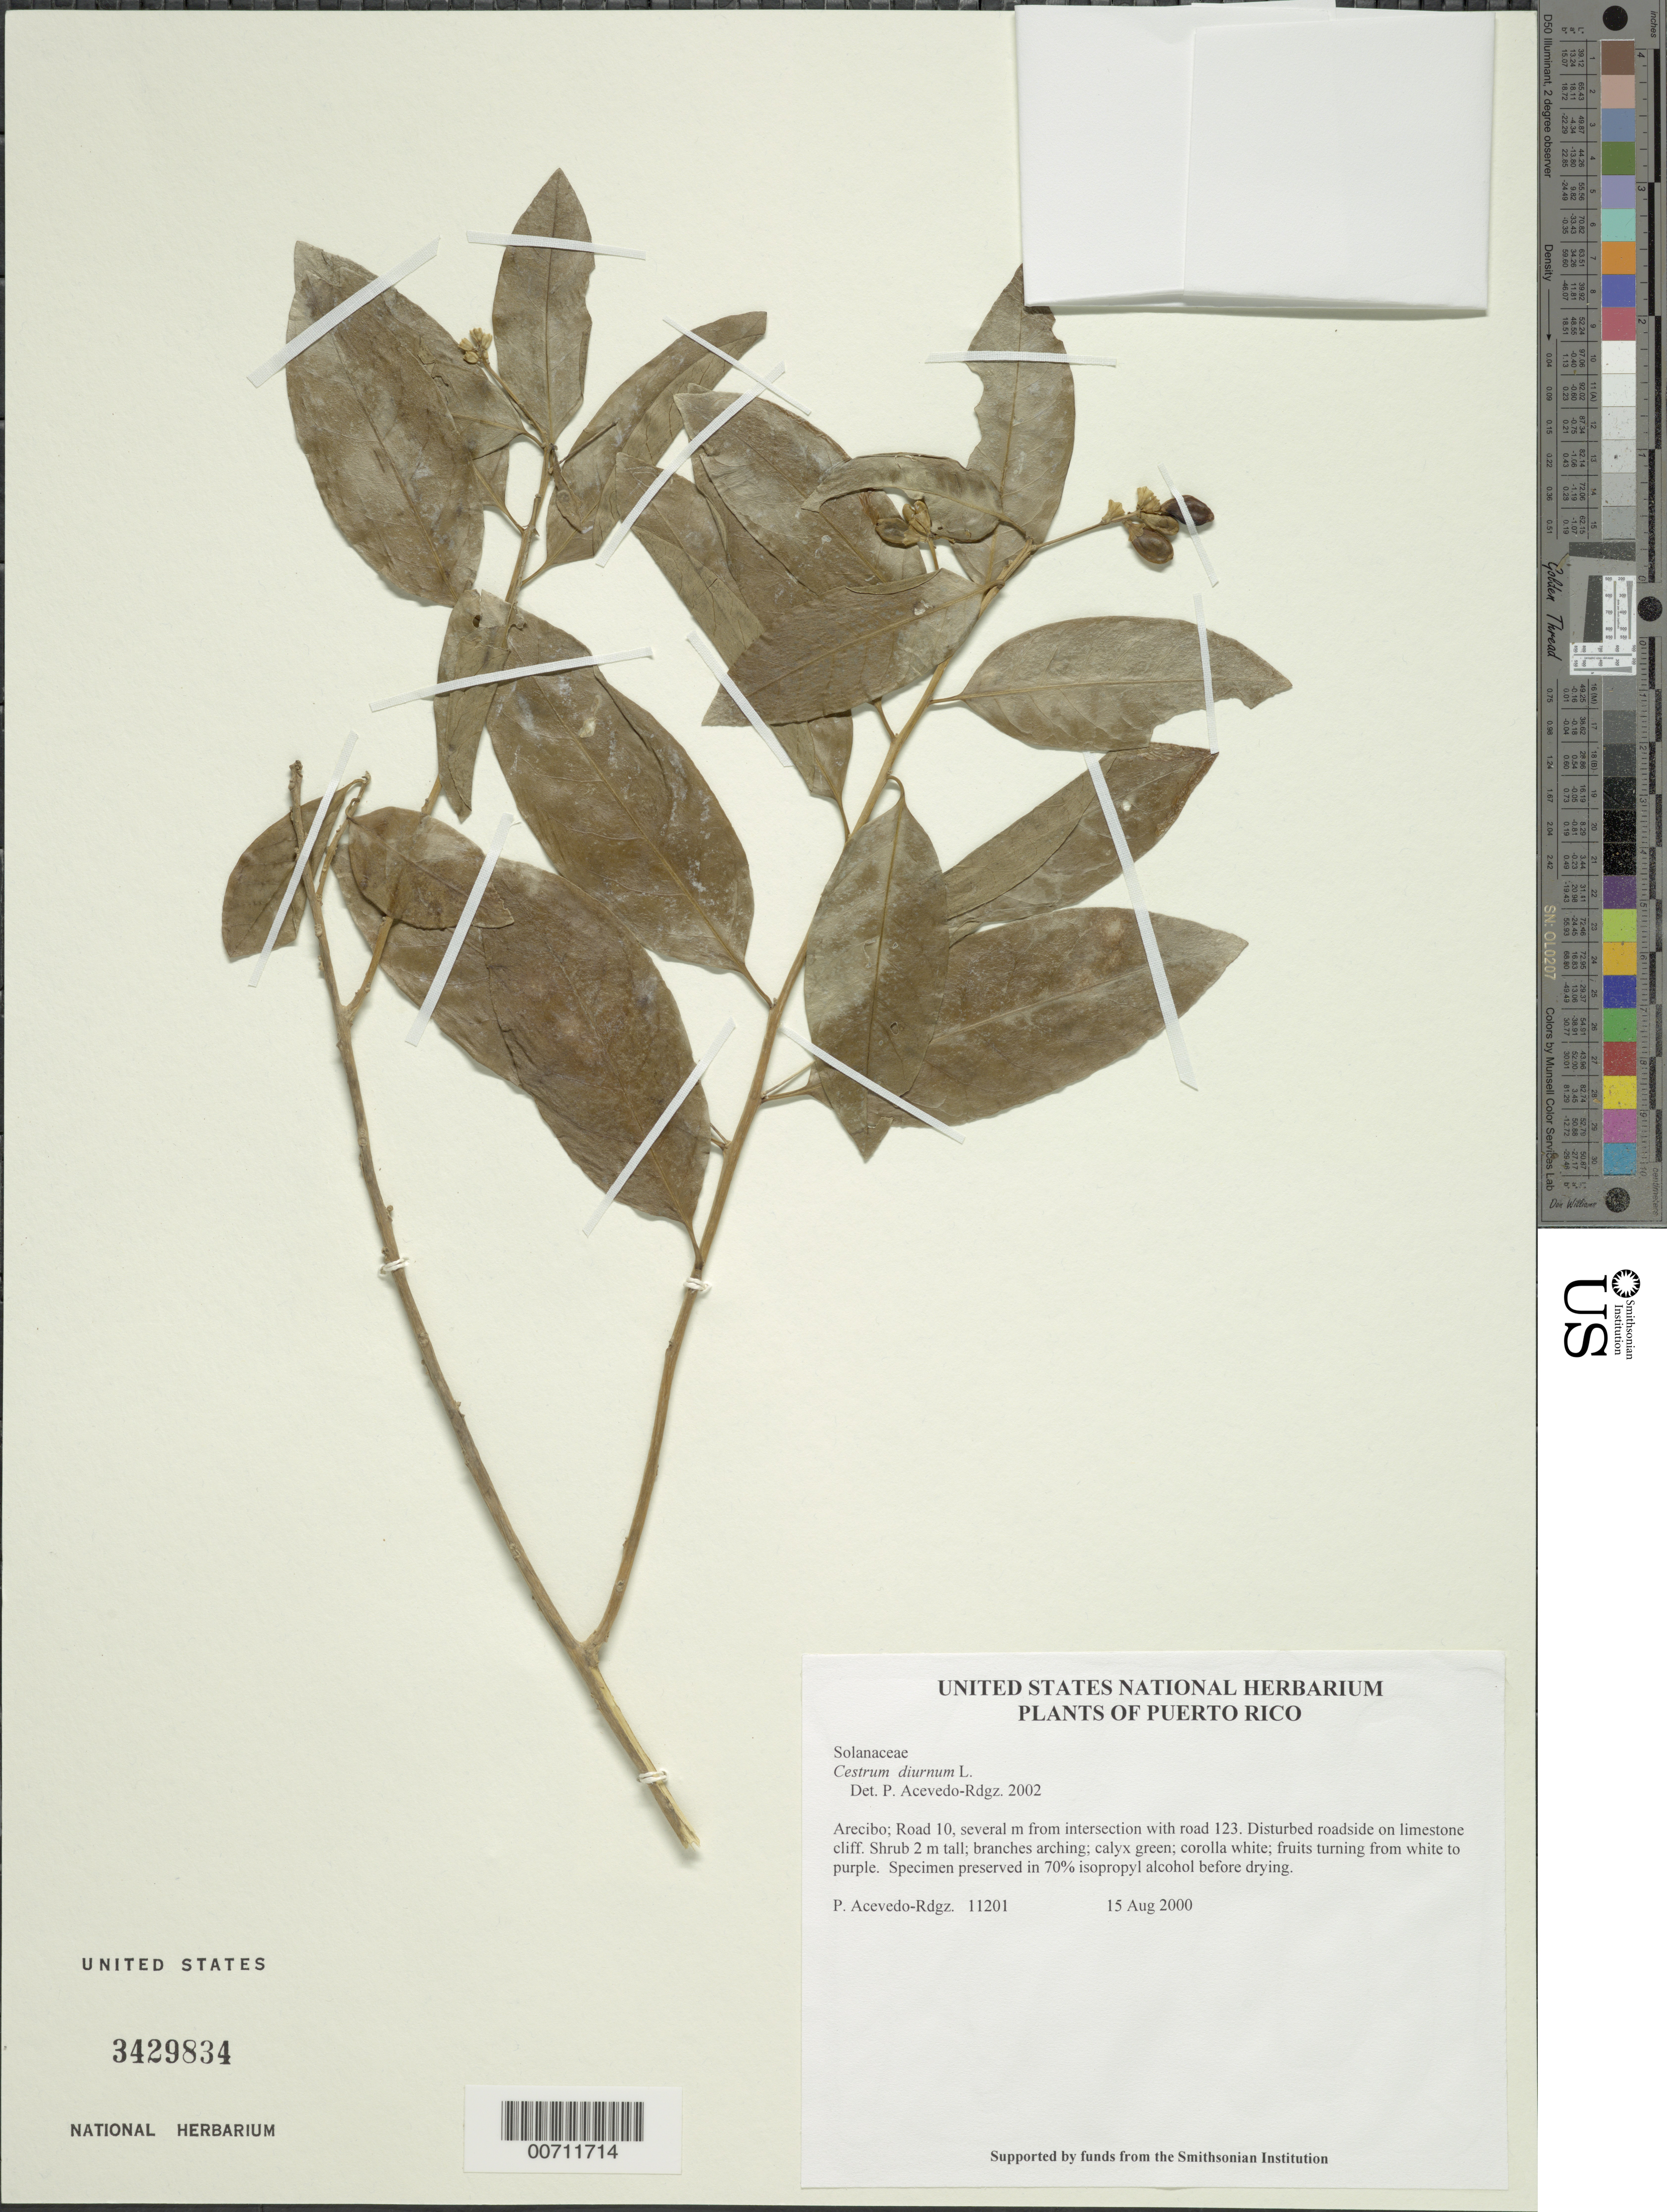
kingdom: Plantae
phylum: Tracheophyta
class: Magnoliopsida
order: Solanales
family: Solanaceae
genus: Cestrum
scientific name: Cestrum diurnum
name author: L.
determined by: Acevedo-Rodríguez, P., (BOT), Smithsonian Institution - National Museum of Natural History (UNITED STATES)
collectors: P. Acevedo-Rodr.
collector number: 11201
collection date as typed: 15 Aug 2000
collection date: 2000-08-15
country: Puerto Rico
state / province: Arecibo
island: Puerto Rico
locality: Arecibo; Road 10, several m from intersection with road 123.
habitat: Disturbed roadside on limestone cliff.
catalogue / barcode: US 3429834